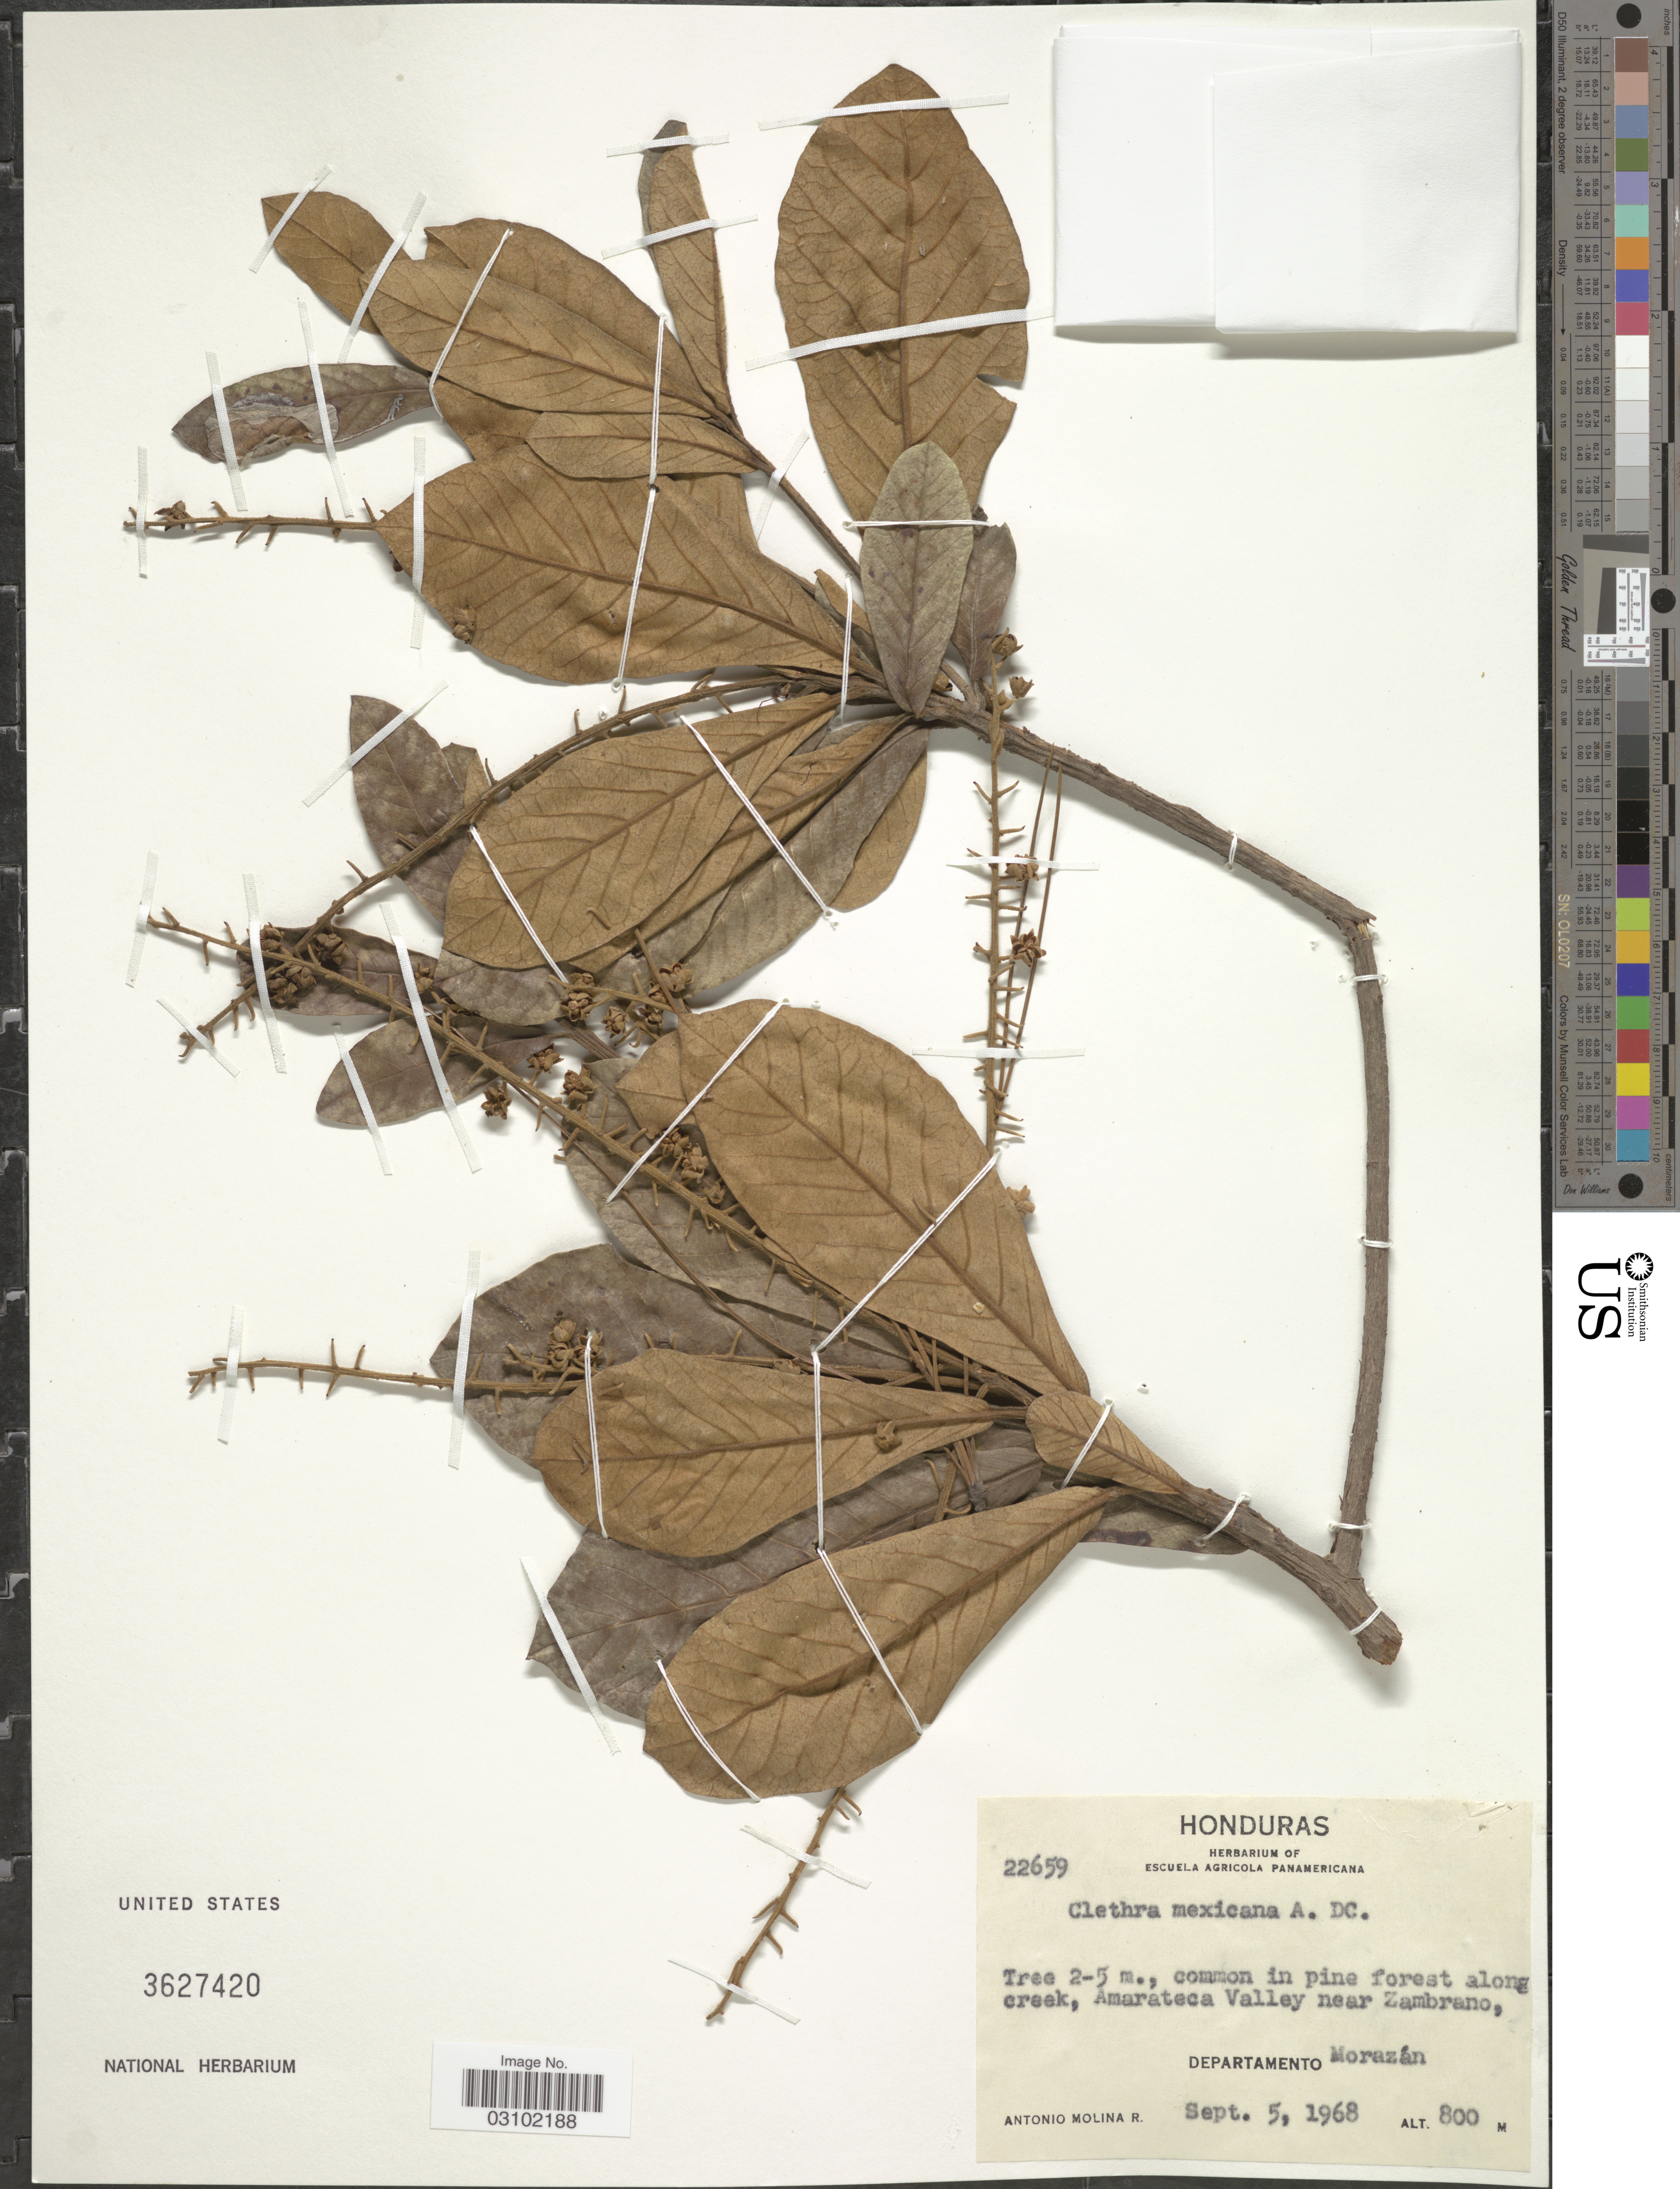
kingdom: Plantae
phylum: Tracheophyta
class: Magnoliopsida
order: Ericales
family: Clethraceae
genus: Clethra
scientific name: Clethra mexicana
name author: A. DC.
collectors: A. Molina R.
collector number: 22659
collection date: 1968-09-05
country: Honduras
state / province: Fco. Morazán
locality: Along creek, Amarateca Valley near Zambrano, Departamento Morazán.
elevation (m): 800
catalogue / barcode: US 3627420